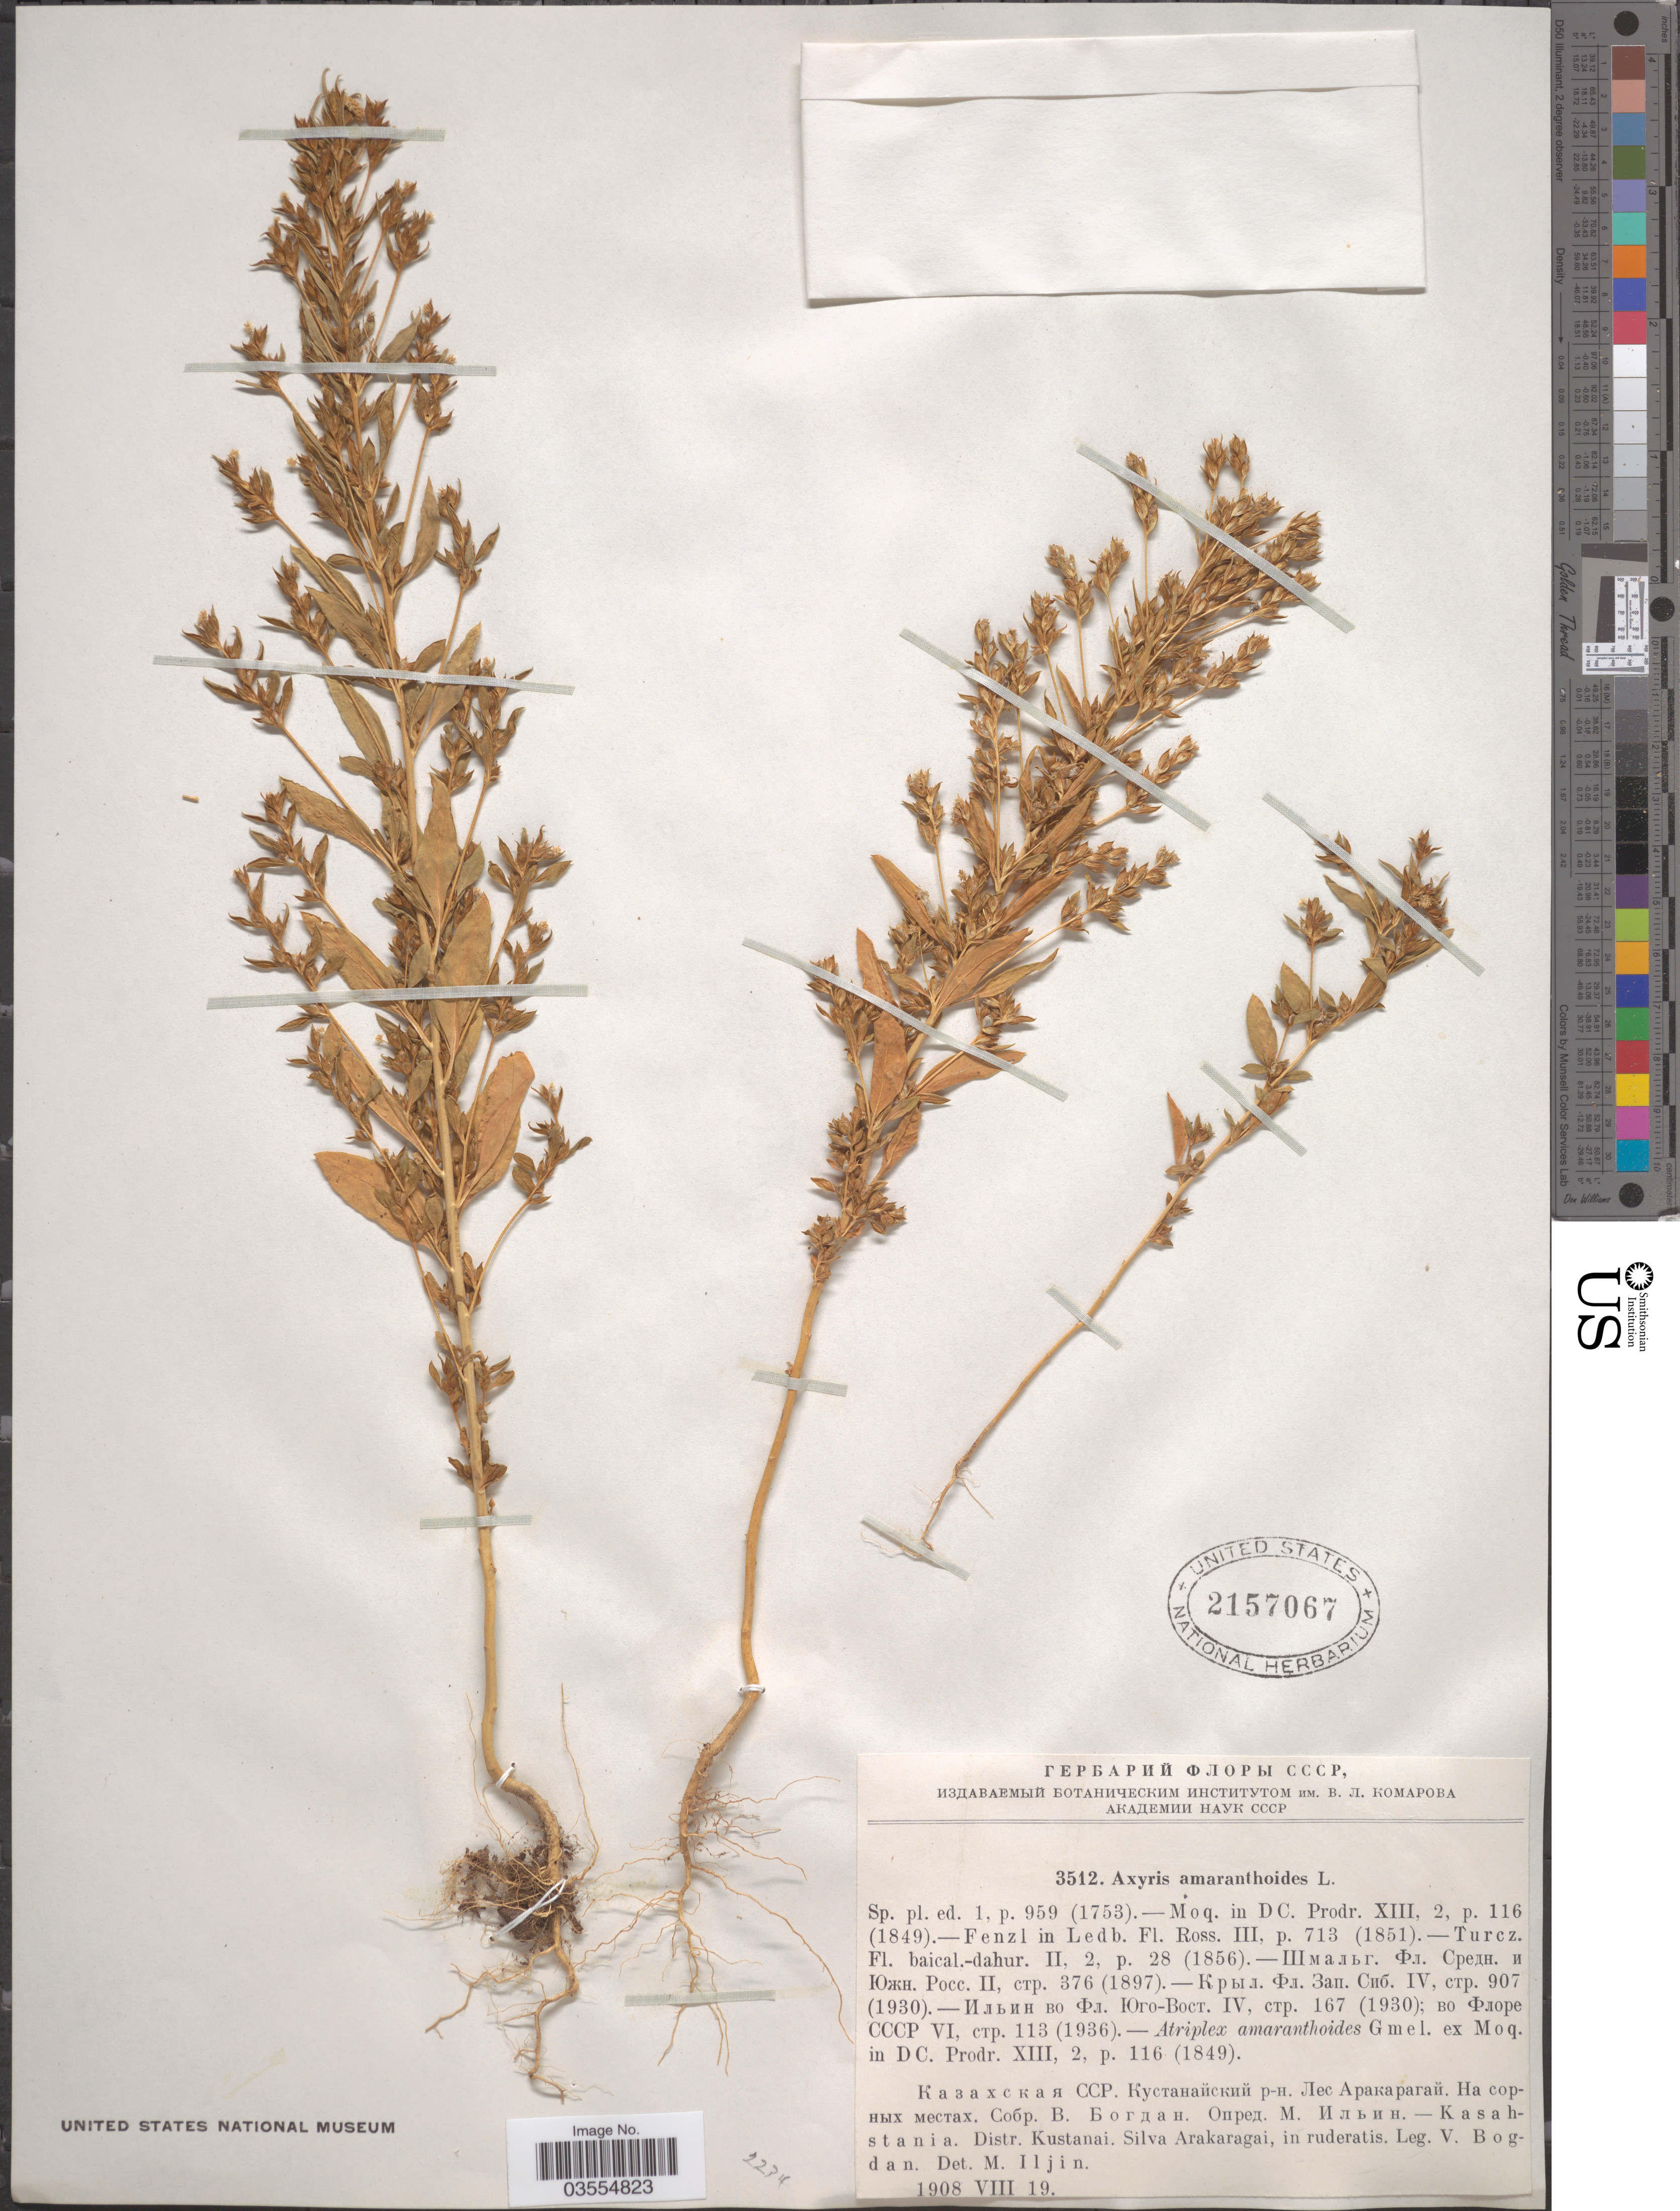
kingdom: Plantae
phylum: Tracheophyta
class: Magnoliopsida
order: Caryophyllales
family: Amaranthaceae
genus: Axyris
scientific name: Axyris amaranthoides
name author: L.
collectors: V. Bogdan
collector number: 3512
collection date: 1908-08-19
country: Kazakhstan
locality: Kasachstania. Distr. Kustanai. Silva Arakaragai, in ruderatis.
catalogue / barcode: US 2157067